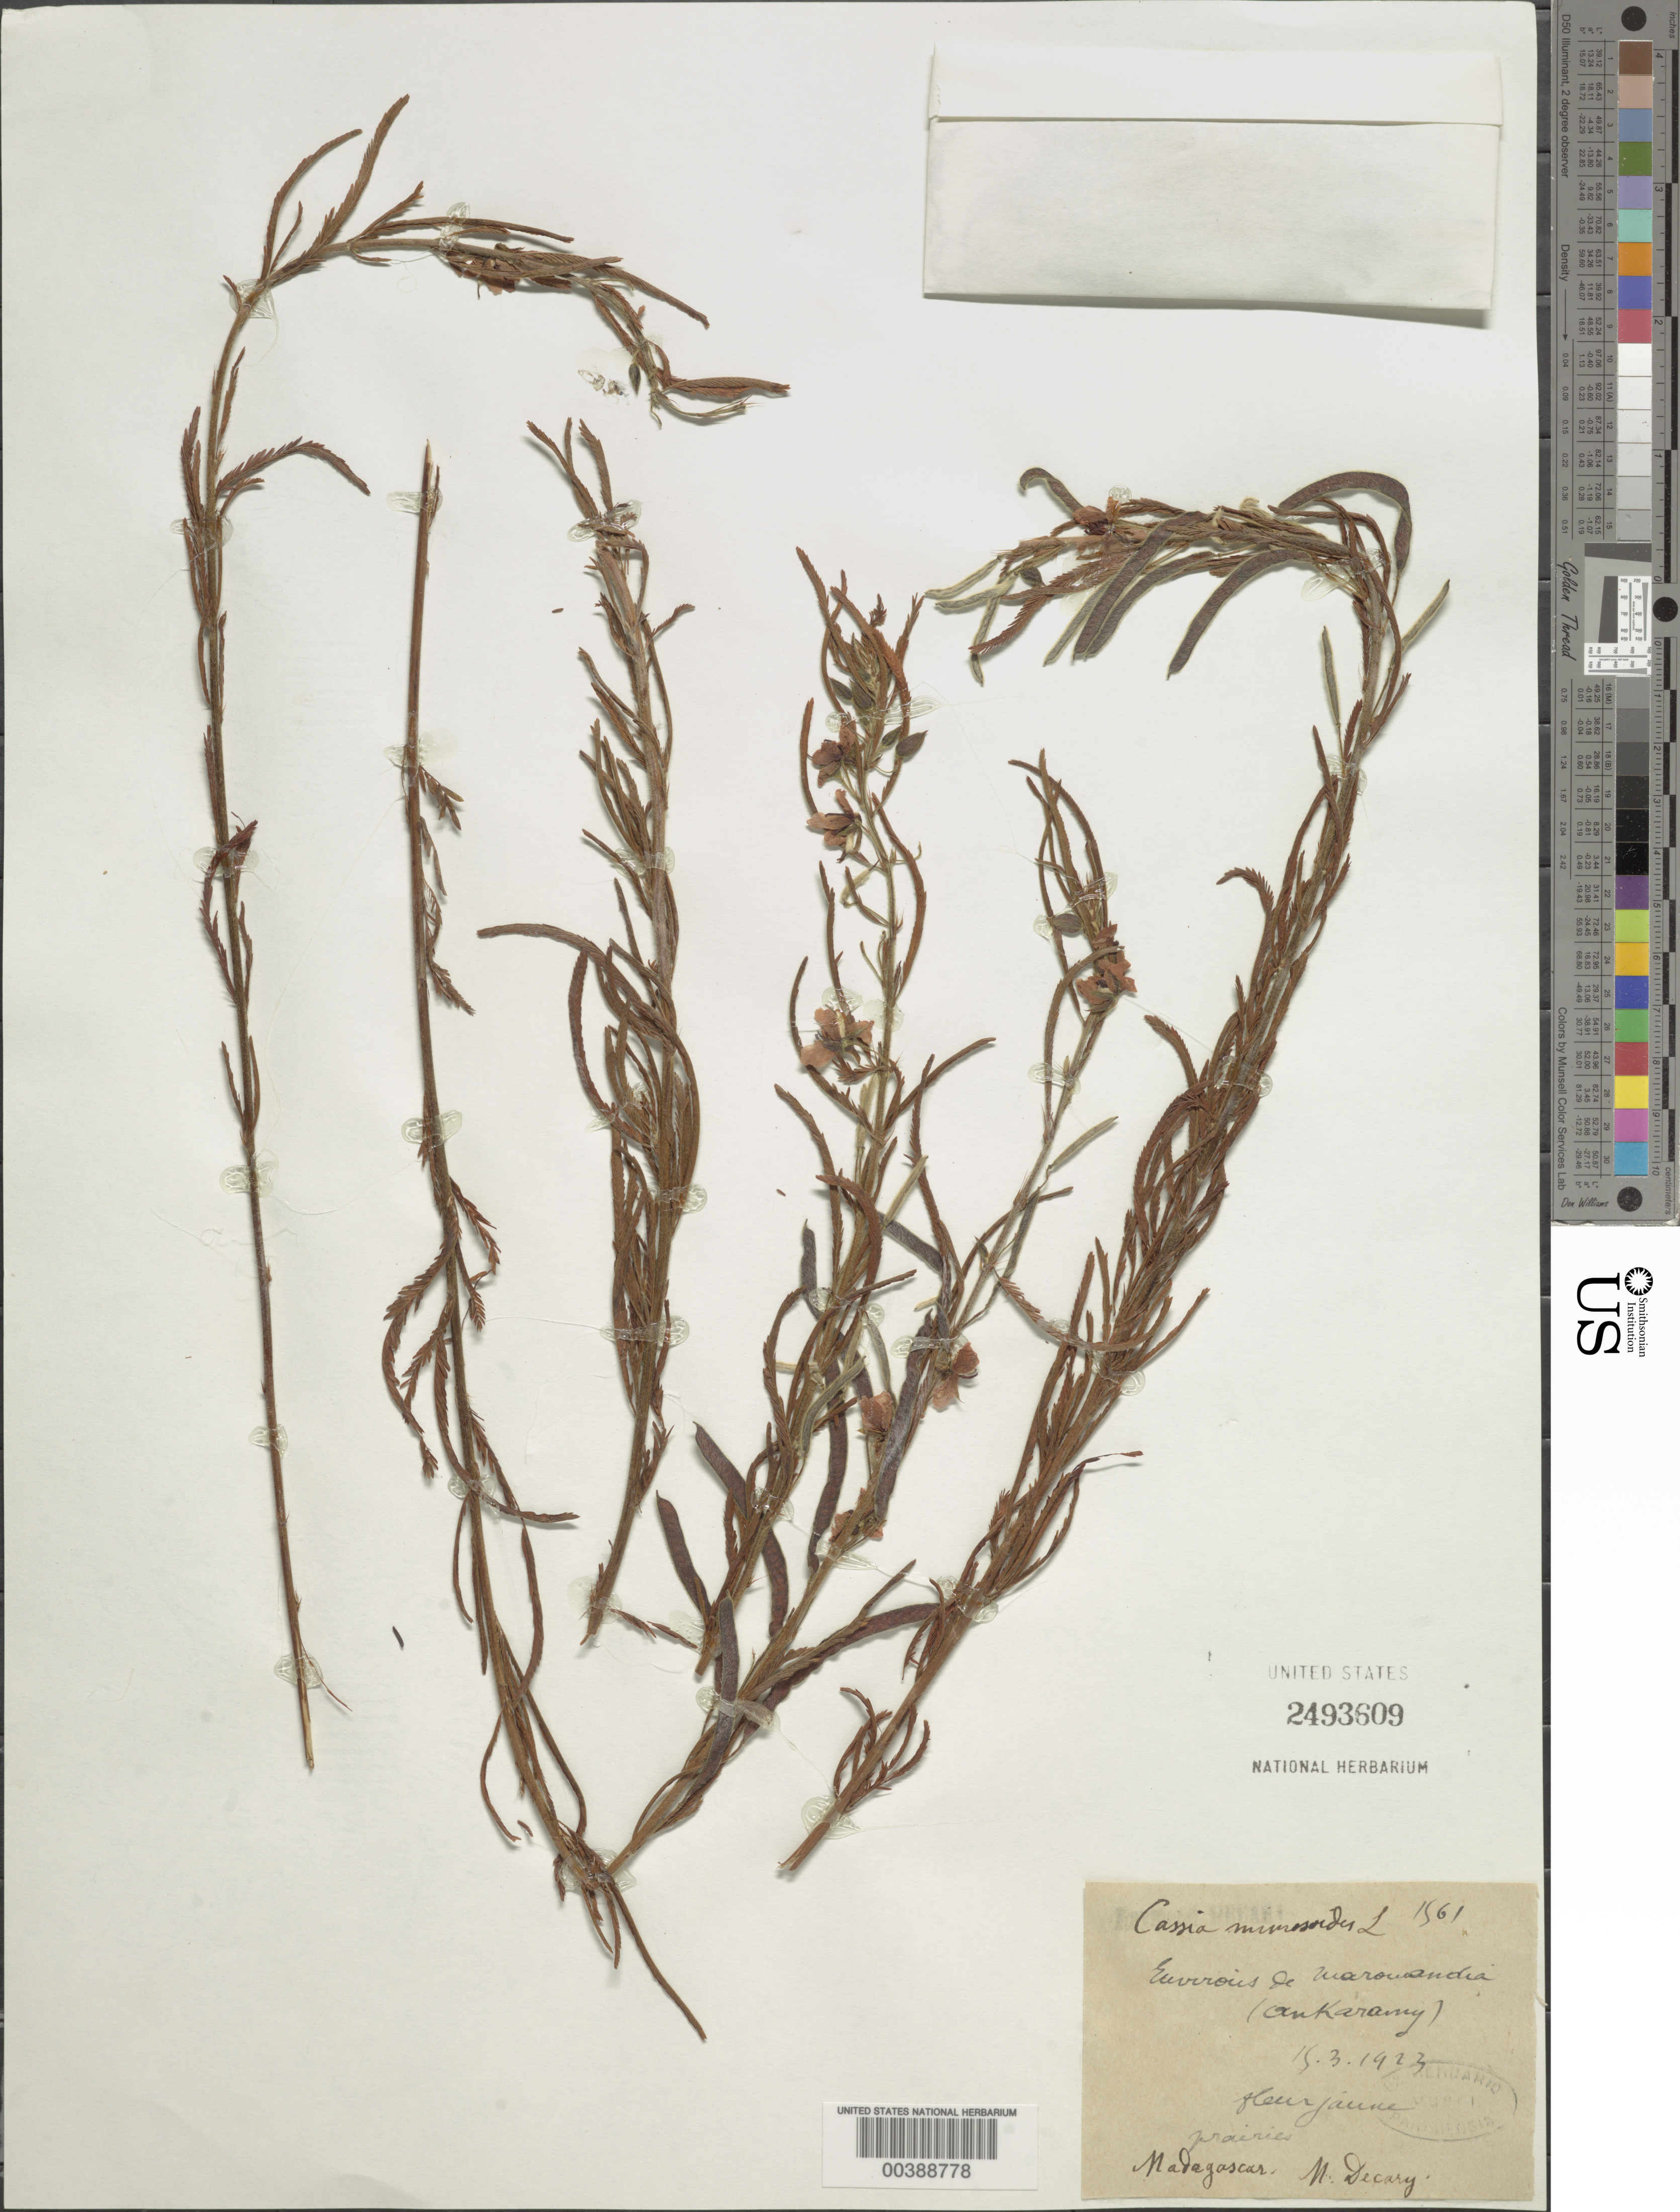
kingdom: Plantae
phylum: Tracheophyta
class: Magnoliopsida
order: Fabales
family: Fabaceae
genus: Chamaecrista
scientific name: Chamaecrista mimosoides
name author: (L.) Greene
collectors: R. Decary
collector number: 1561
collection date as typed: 15 Mar 1923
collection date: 1923-03-15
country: Madagascar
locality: Envirous de marouandea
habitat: Prairies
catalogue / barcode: US 2493609